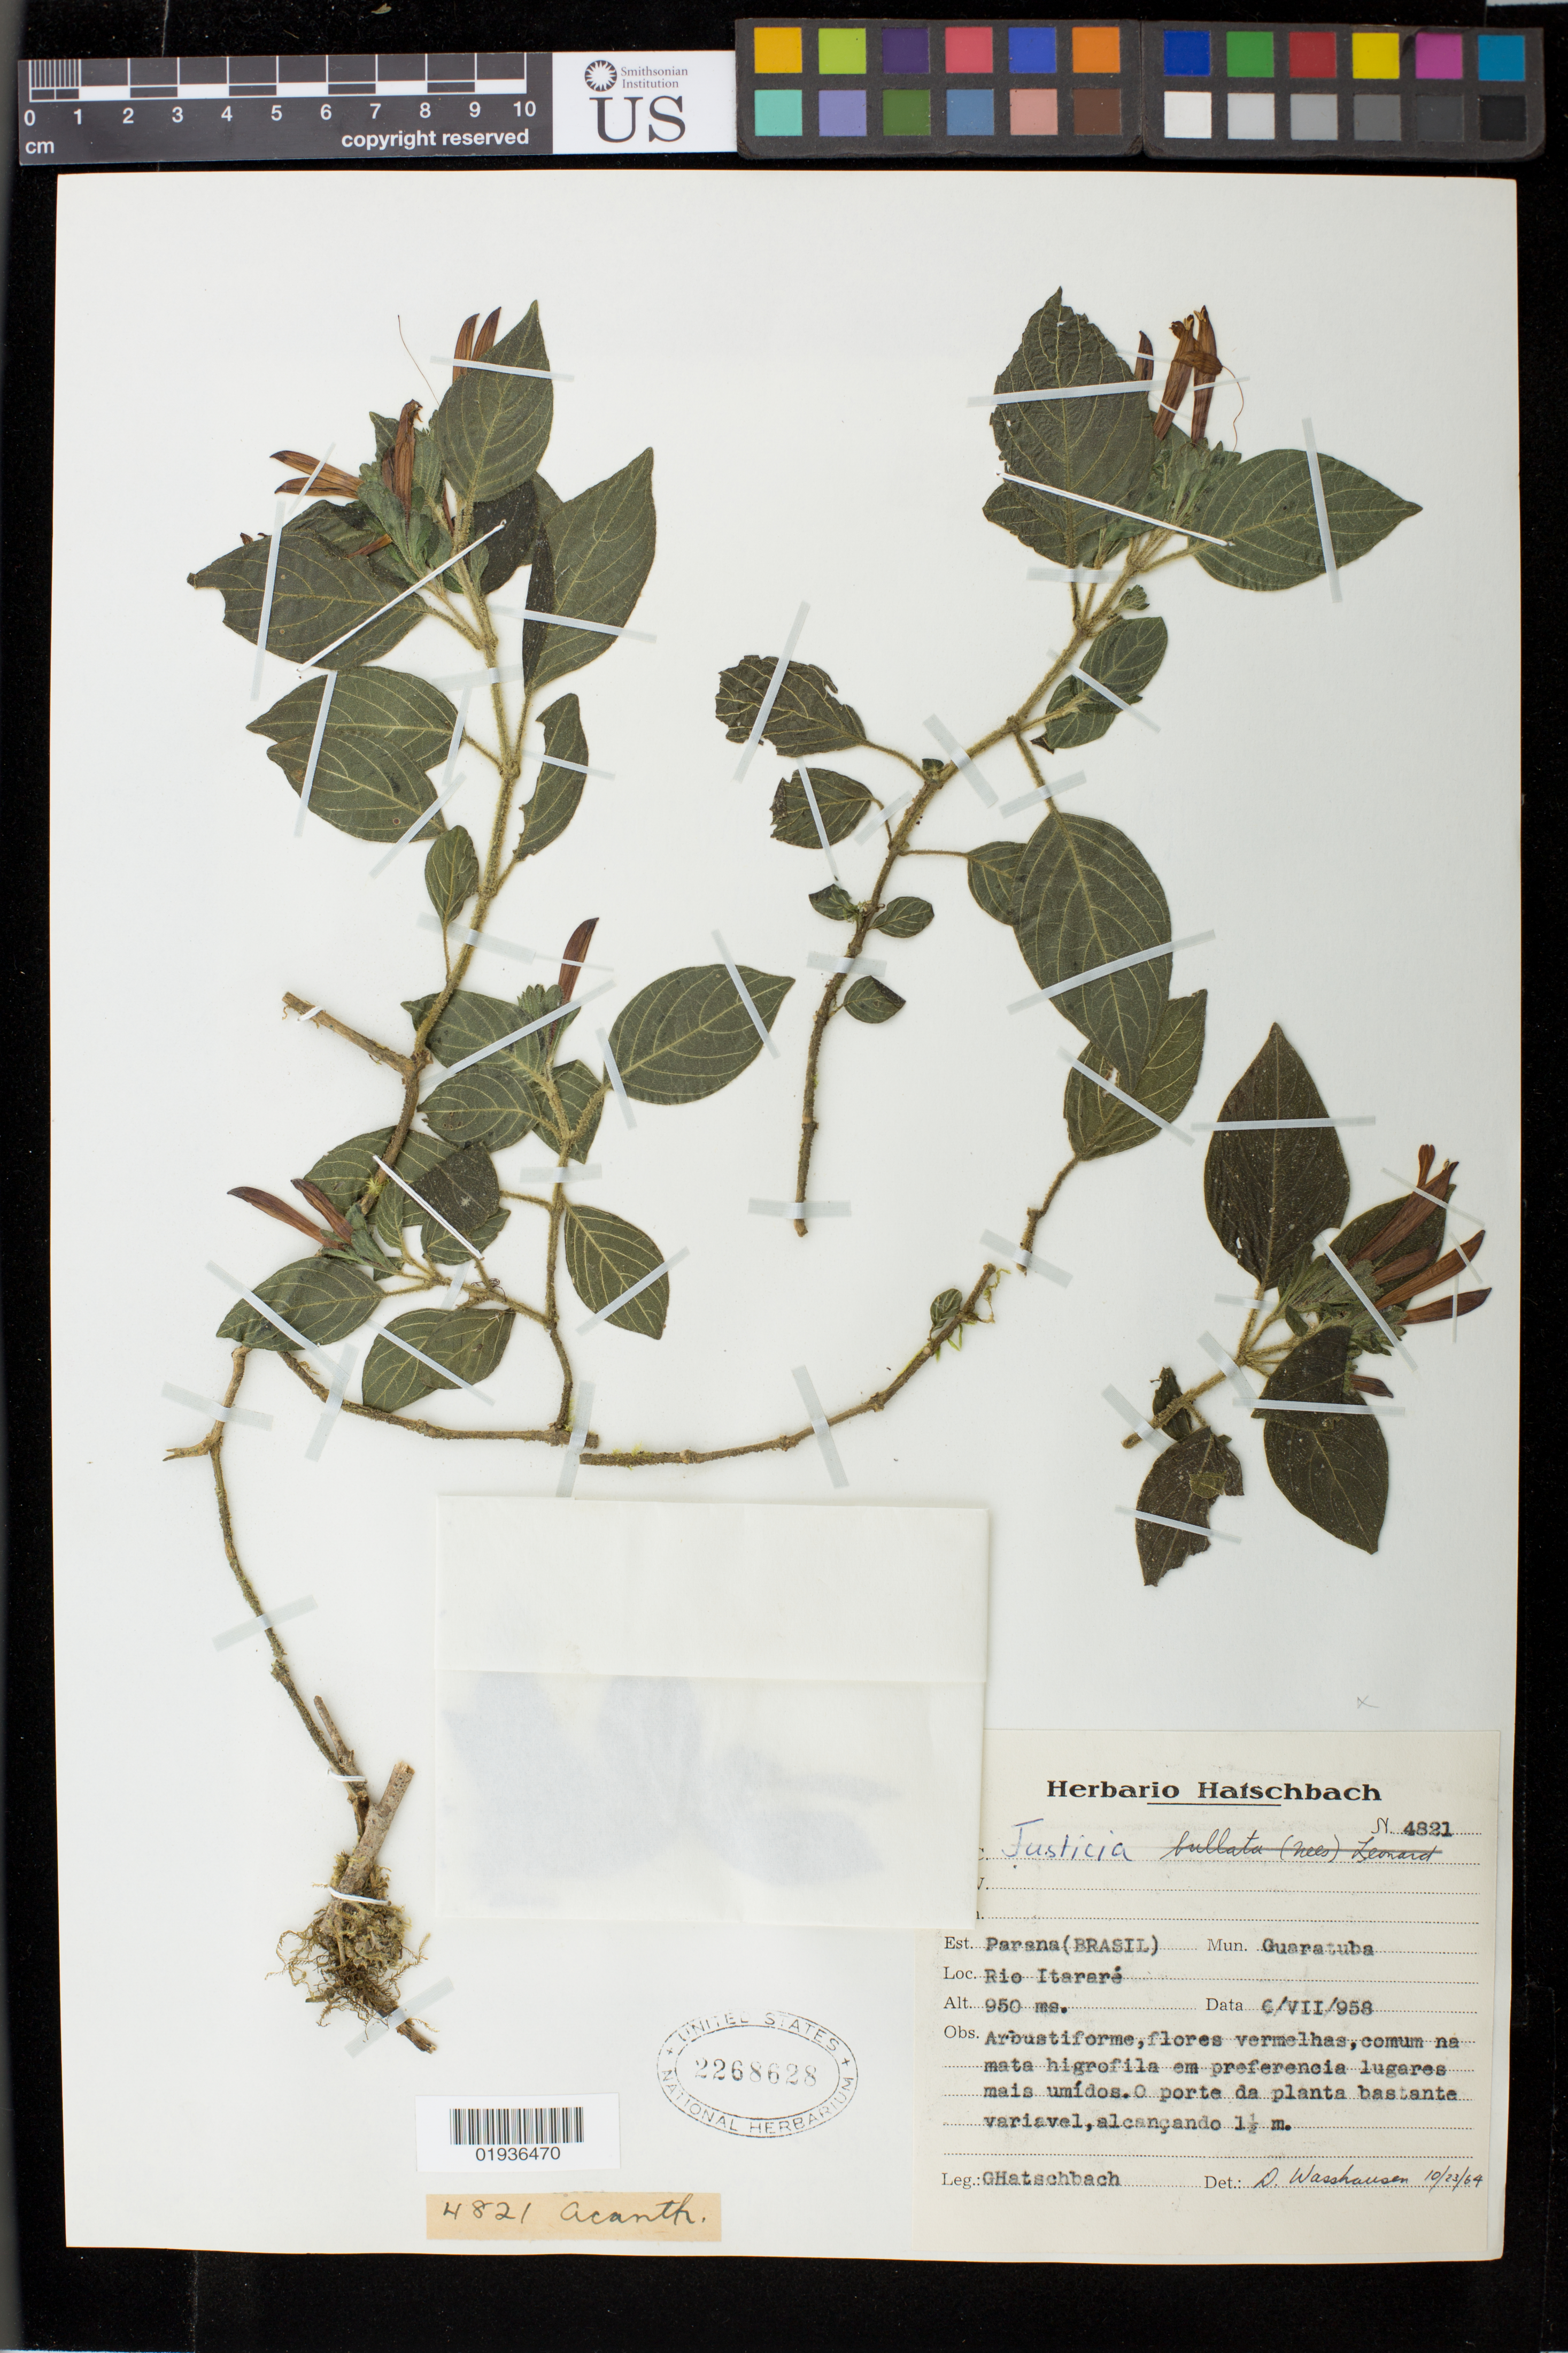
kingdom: Plantae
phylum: Tracheophyta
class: Magnoliopsida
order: Lamiales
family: Acanthaceae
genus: Justicia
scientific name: Justicia sp.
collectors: G. Hatschbach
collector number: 4821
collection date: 1958-07-06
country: Brazil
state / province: Paraná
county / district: Guaratuba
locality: Rio Itararé.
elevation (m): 950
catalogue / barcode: US 2268628